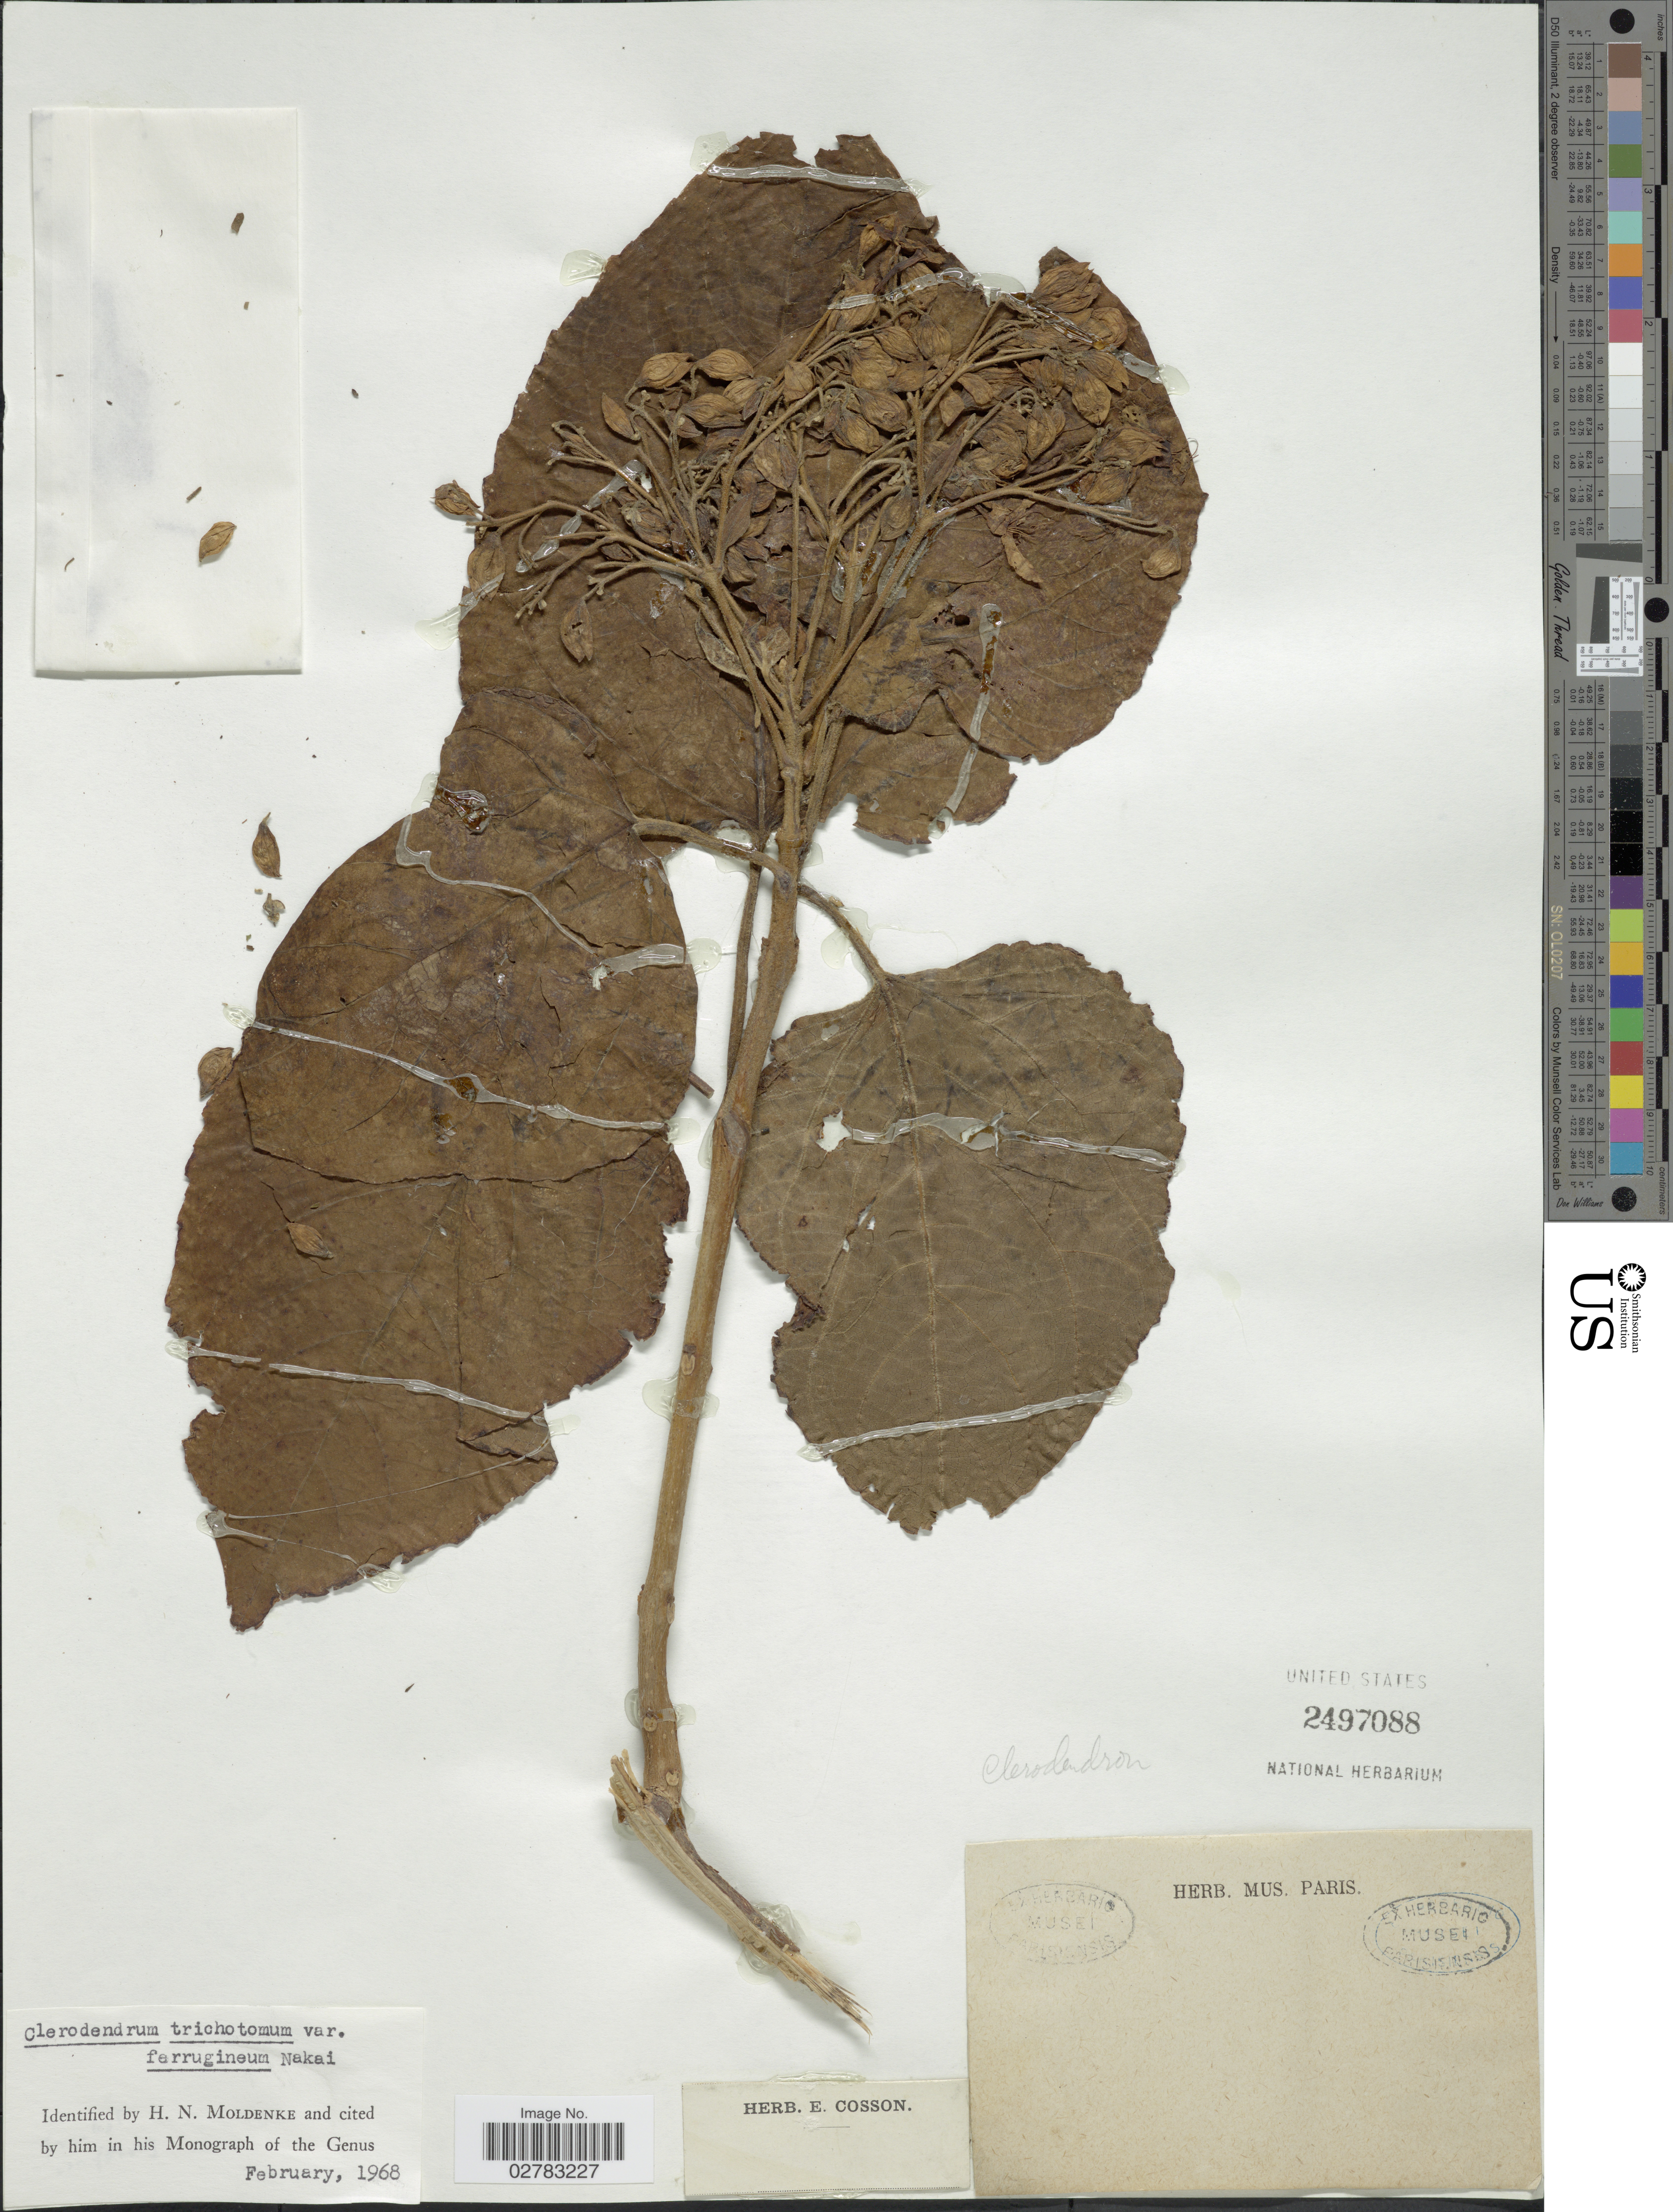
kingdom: Plantae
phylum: Tracheophyta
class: Magnoliopsida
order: Lamiales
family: Lamiaceae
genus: Clerodendrum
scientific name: Clerodendrum trichotomum var. ferrugineum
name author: Nakai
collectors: ex herb. Mus. Paris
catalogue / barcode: US 2497088